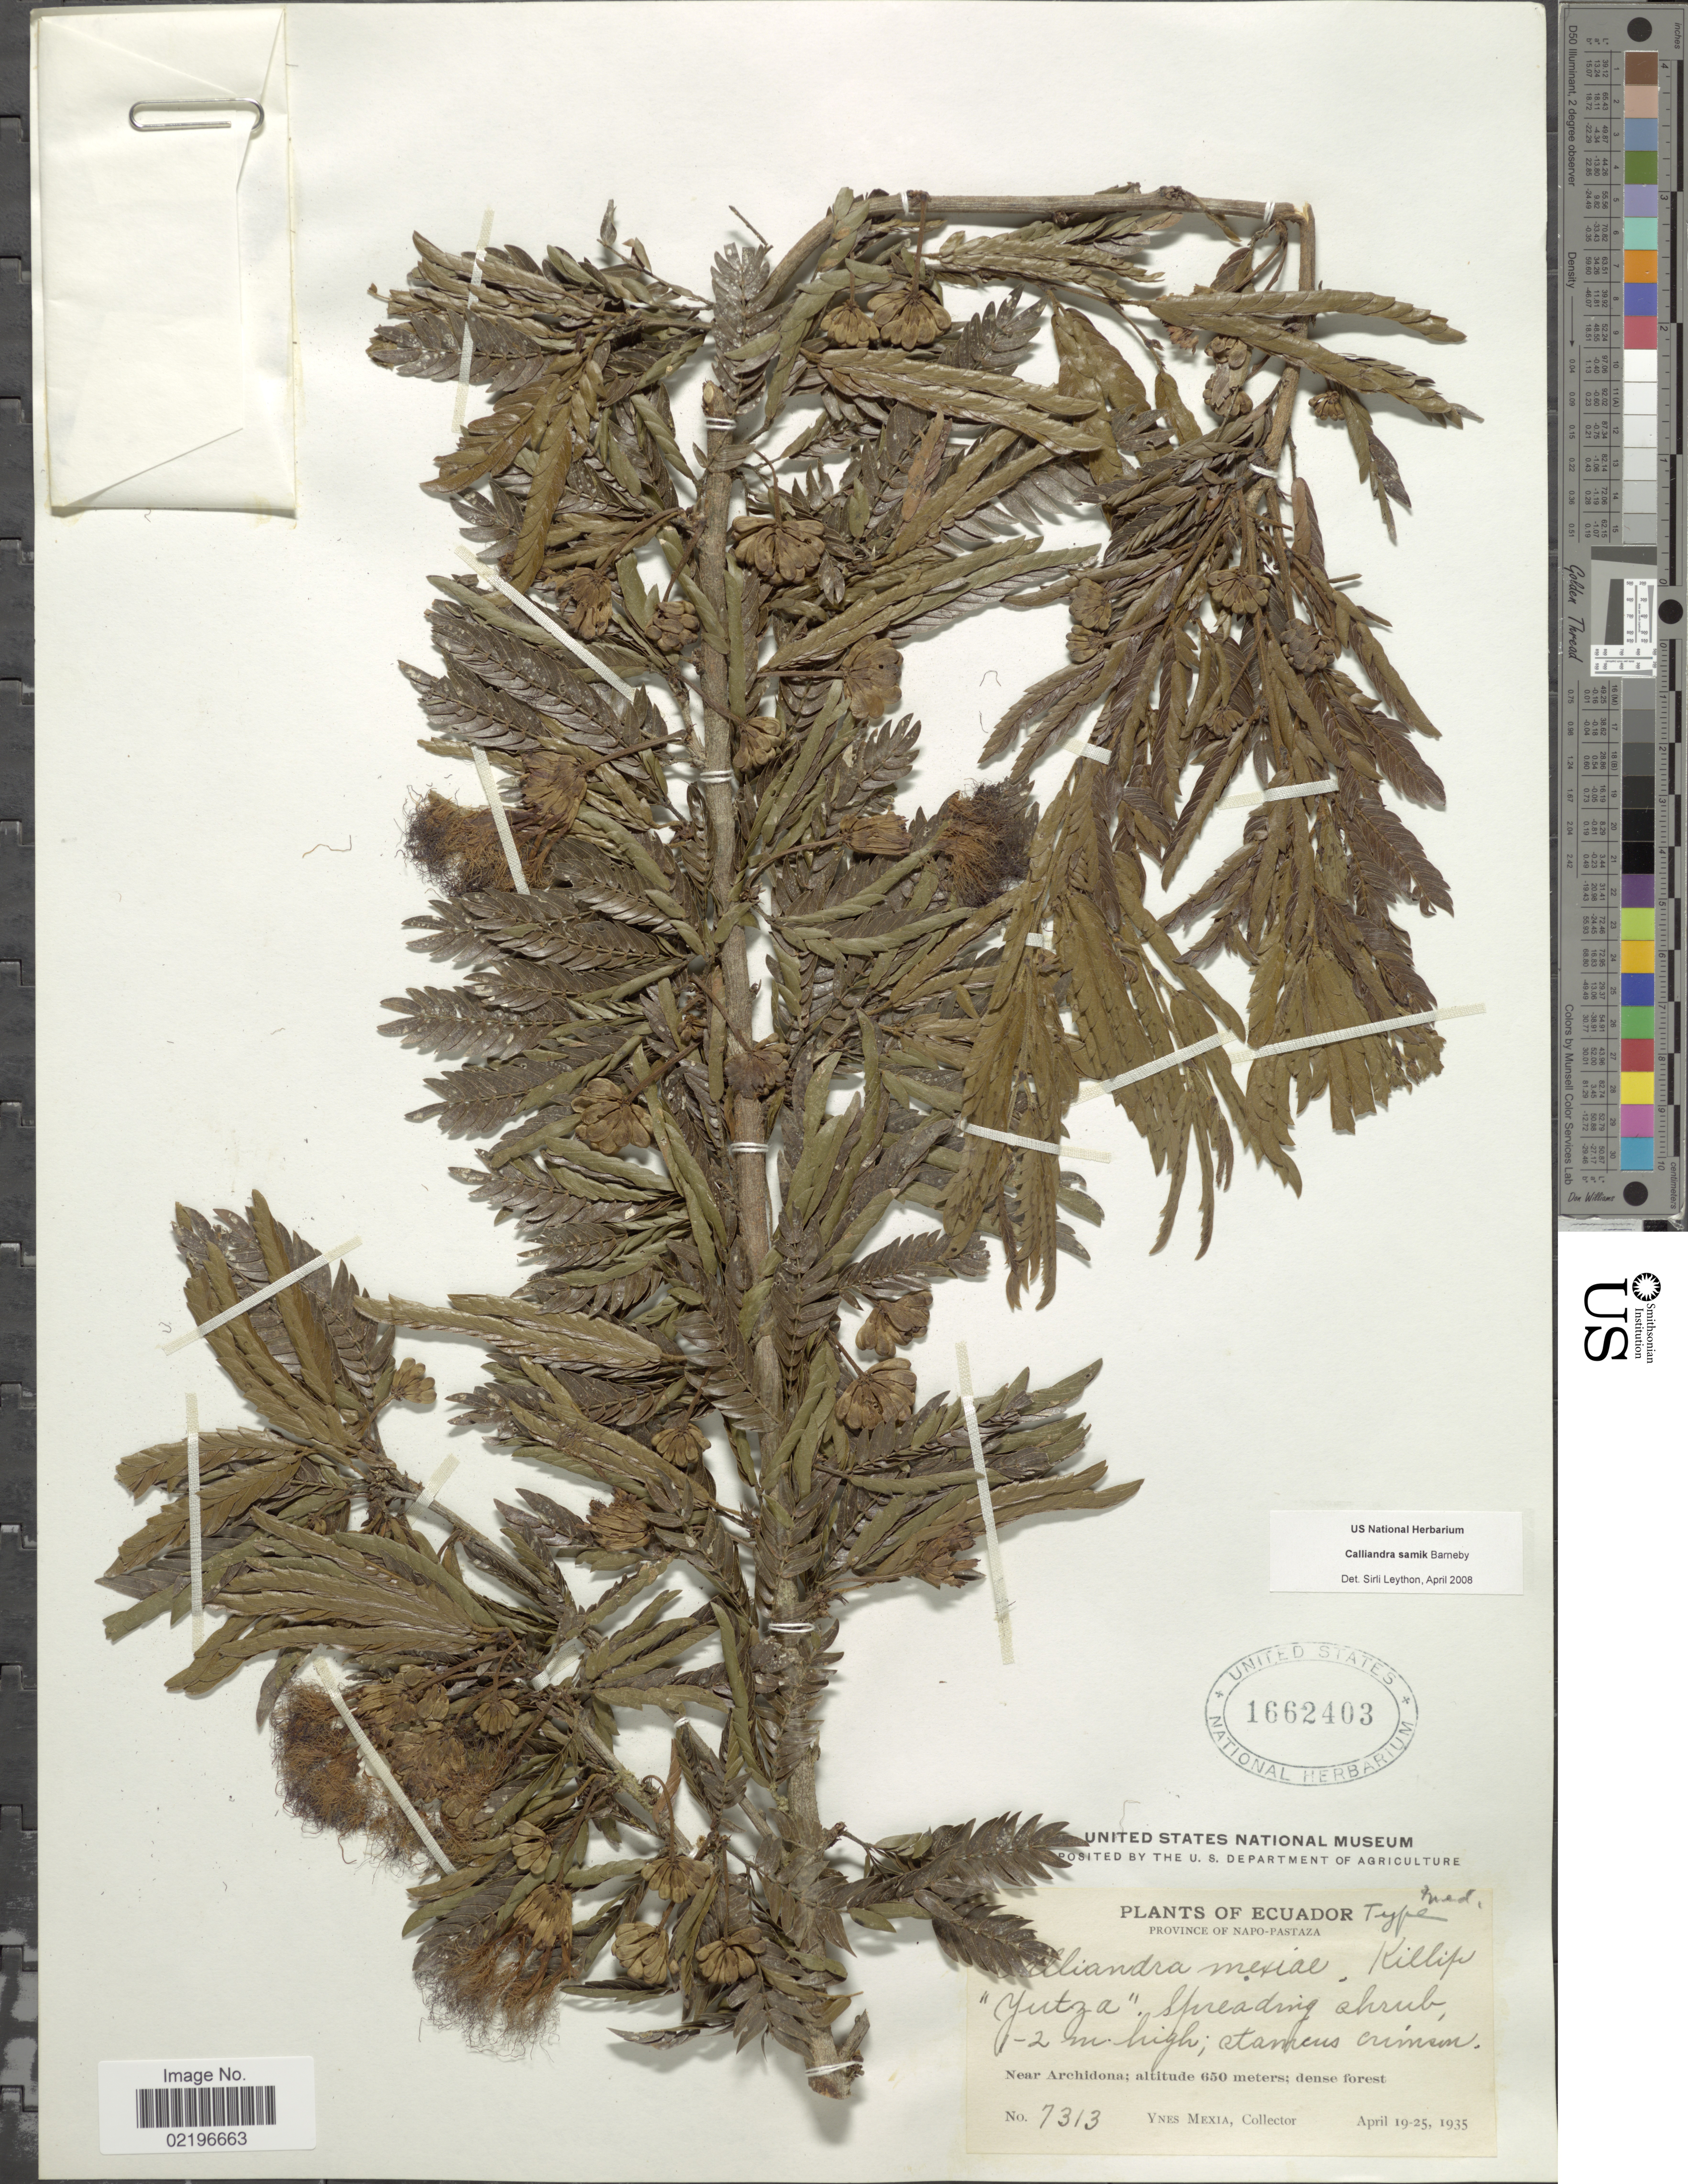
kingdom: Plantae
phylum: Tracheophyta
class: Magnoliopsida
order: Fabales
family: Fabaceae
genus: Calliandra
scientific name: Calliandra samik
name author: Barneby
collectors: Y. Mexia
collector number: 7313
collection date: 1935-04-19/1935-04-25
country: Ecuador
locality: Province Napo - Pastaza. Near Archidona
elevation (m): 650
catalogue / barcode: US 1662403